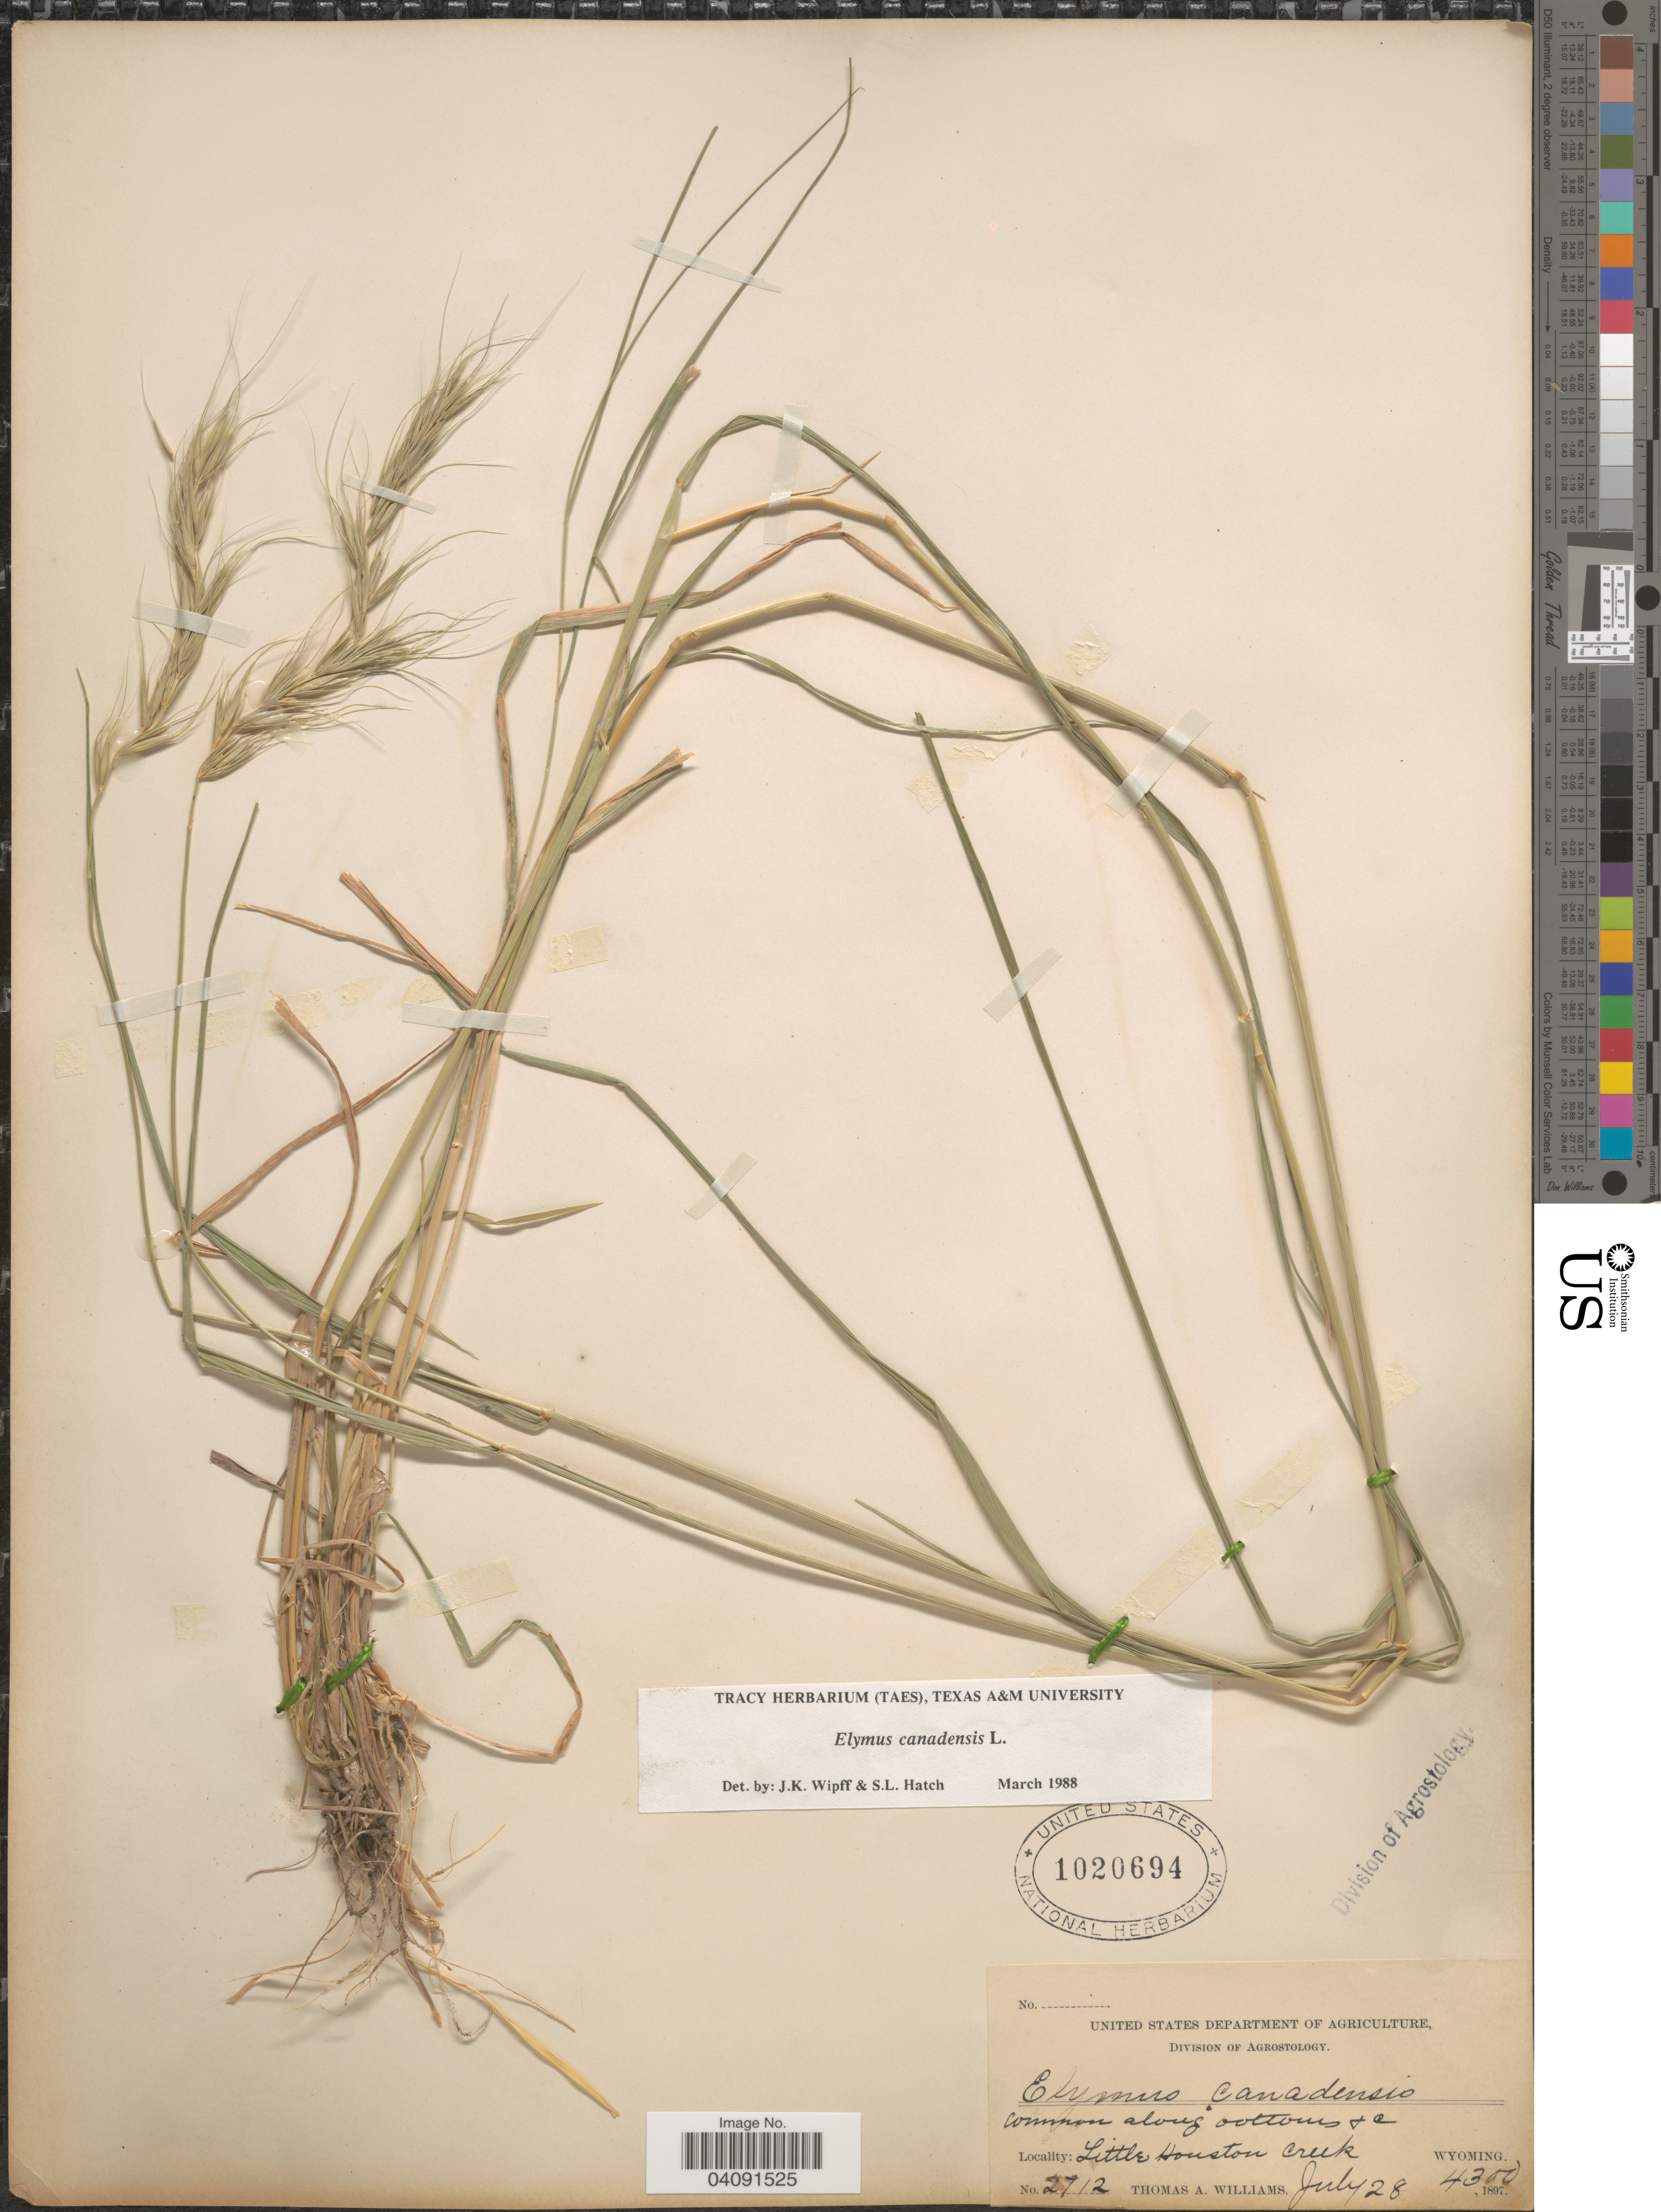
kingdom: Plantae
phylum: Tracheophyta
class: Liliopsida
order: Poales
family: Poaceae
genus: Elymus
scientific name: Elymus canadensis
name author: L.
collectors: T. A. Williams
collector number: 2712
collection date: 1897-07-28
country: United States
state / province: Wyoming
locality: Common along bottoms to Little Houston Creek.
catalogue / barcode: US 1020694